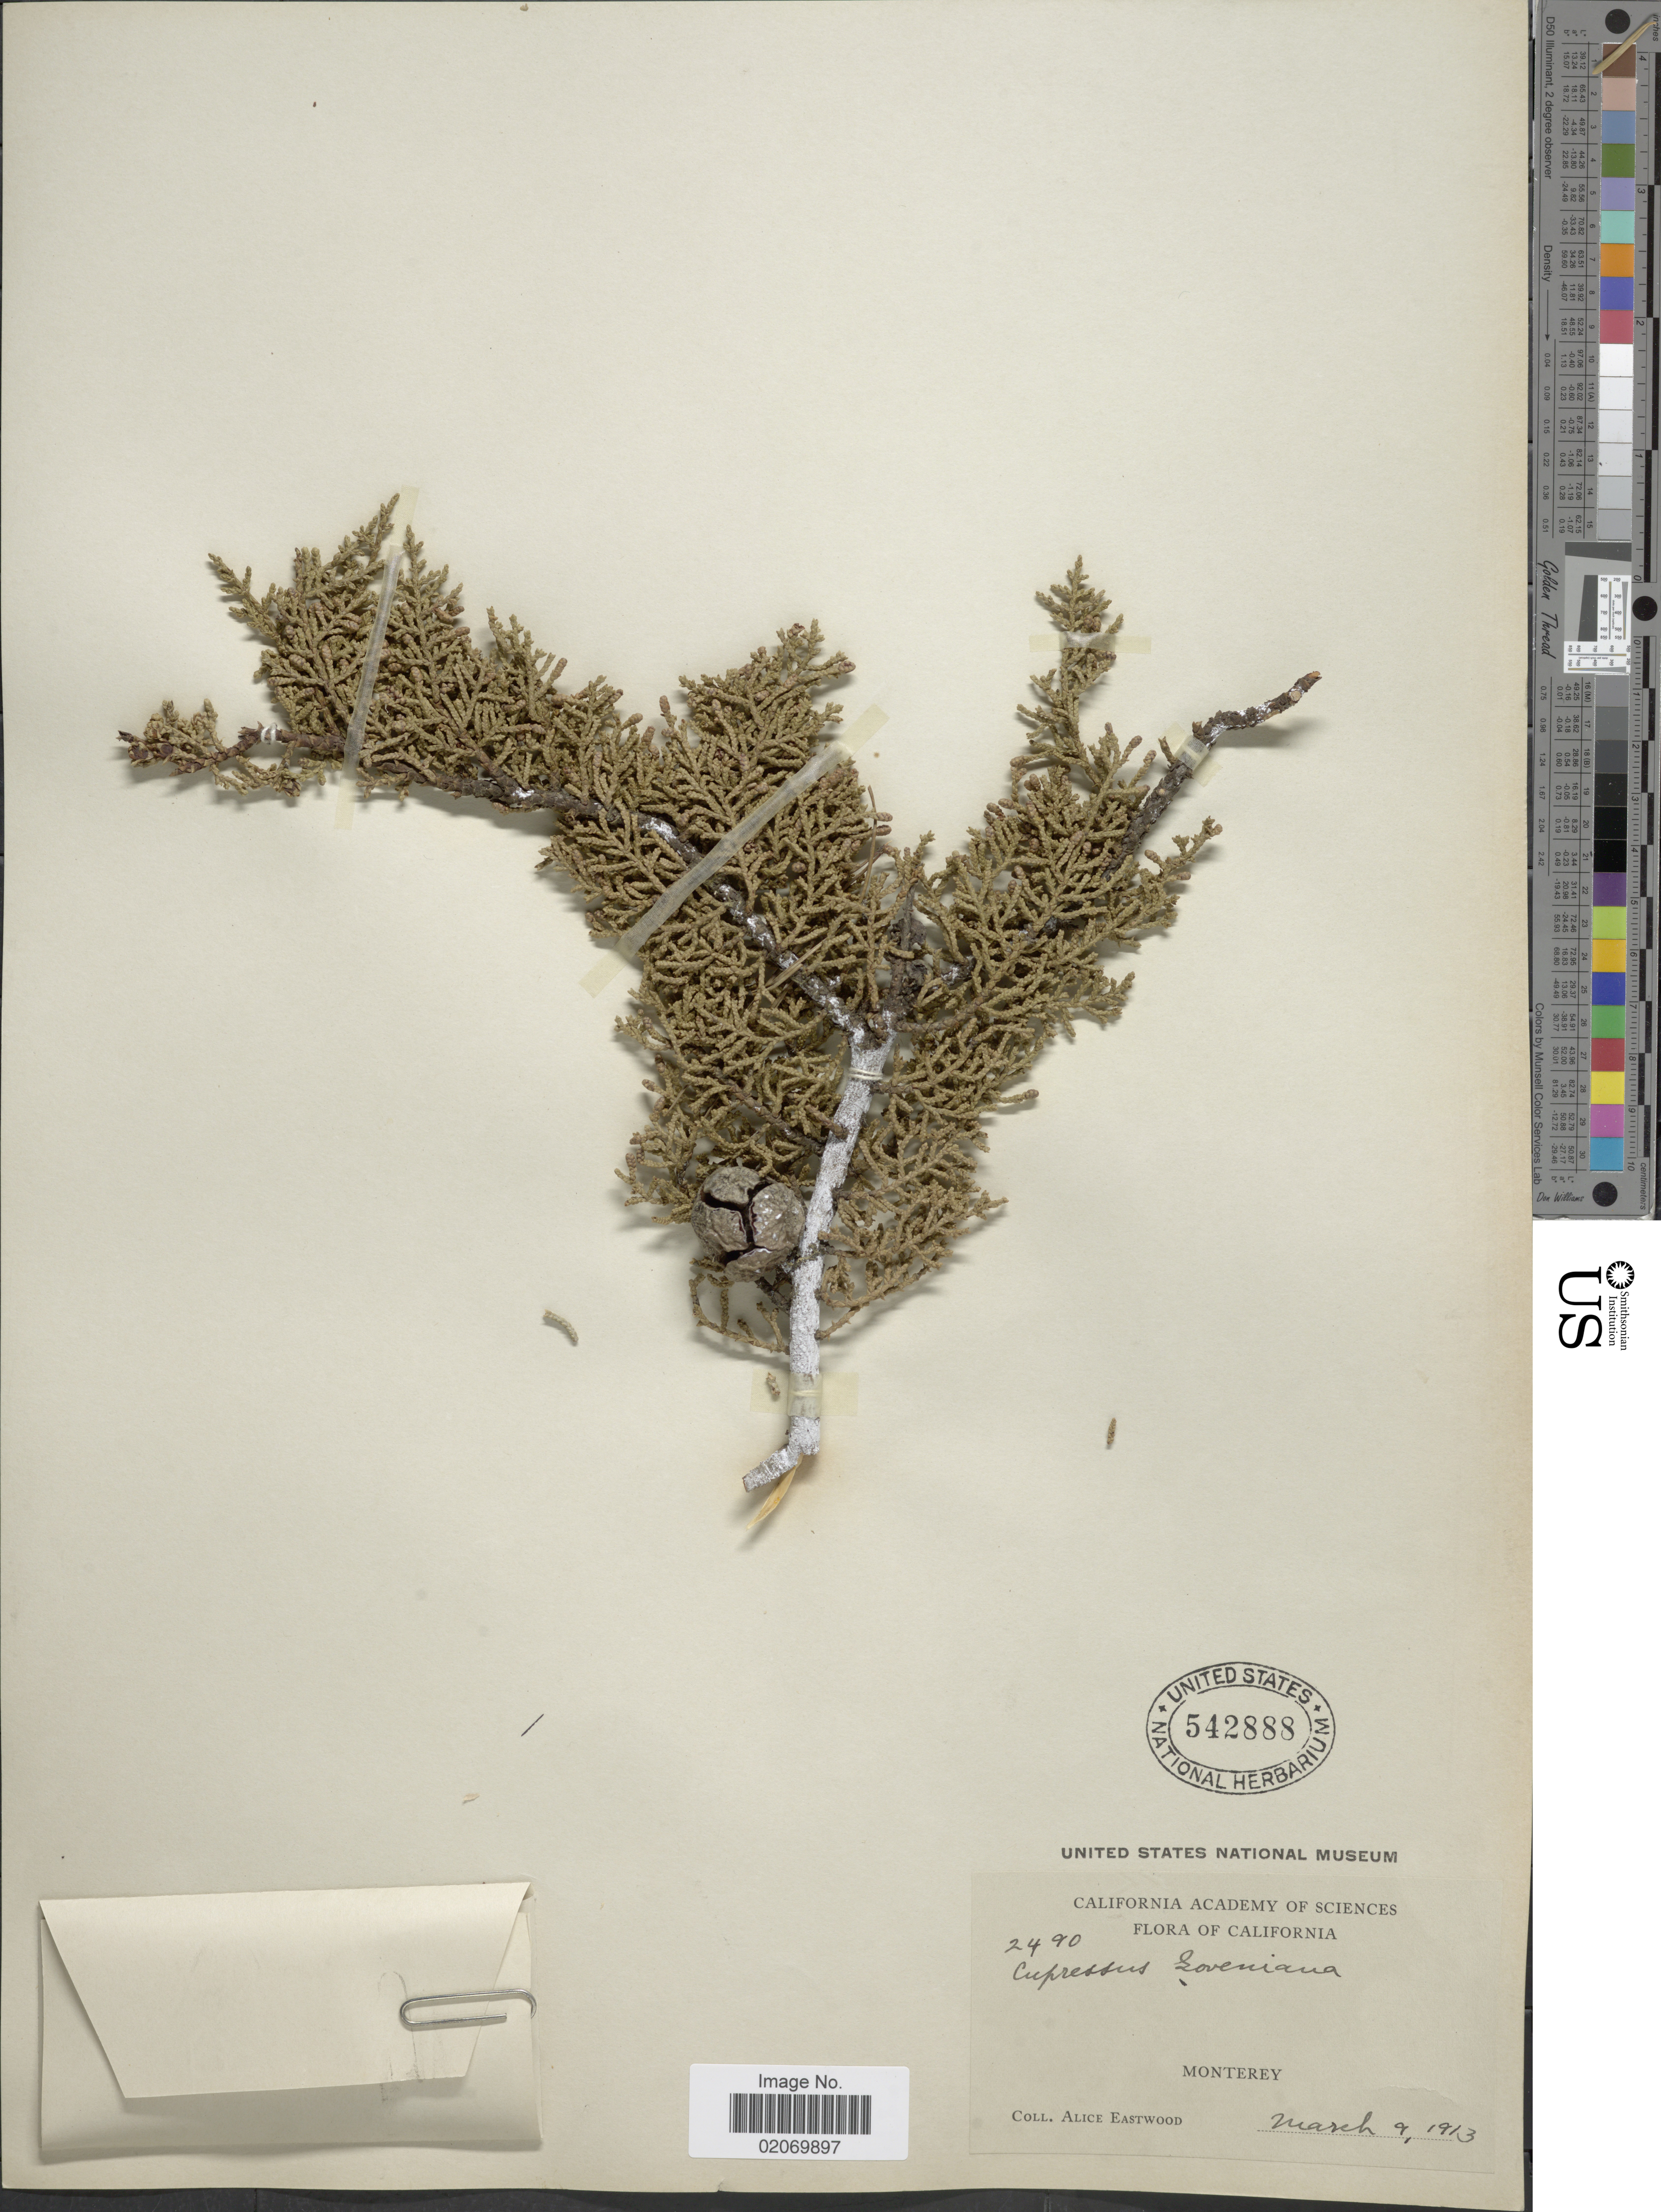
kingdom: Plantae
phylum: Tracheophyta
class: Pinopsida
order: Pinales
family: Cupressaceae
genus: Hesperocyparis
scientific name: Hesperocyparis goveniana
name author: (Gordon) Bartel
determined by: (US) Smithsonian Institution - National Museum of Natural History - Department of Botany (UNITED STATES)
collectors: A. Eastwood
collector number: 2490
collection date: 1913-03-09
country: United States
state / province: California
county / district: Monterey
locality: Monterey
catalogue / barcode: US 542888